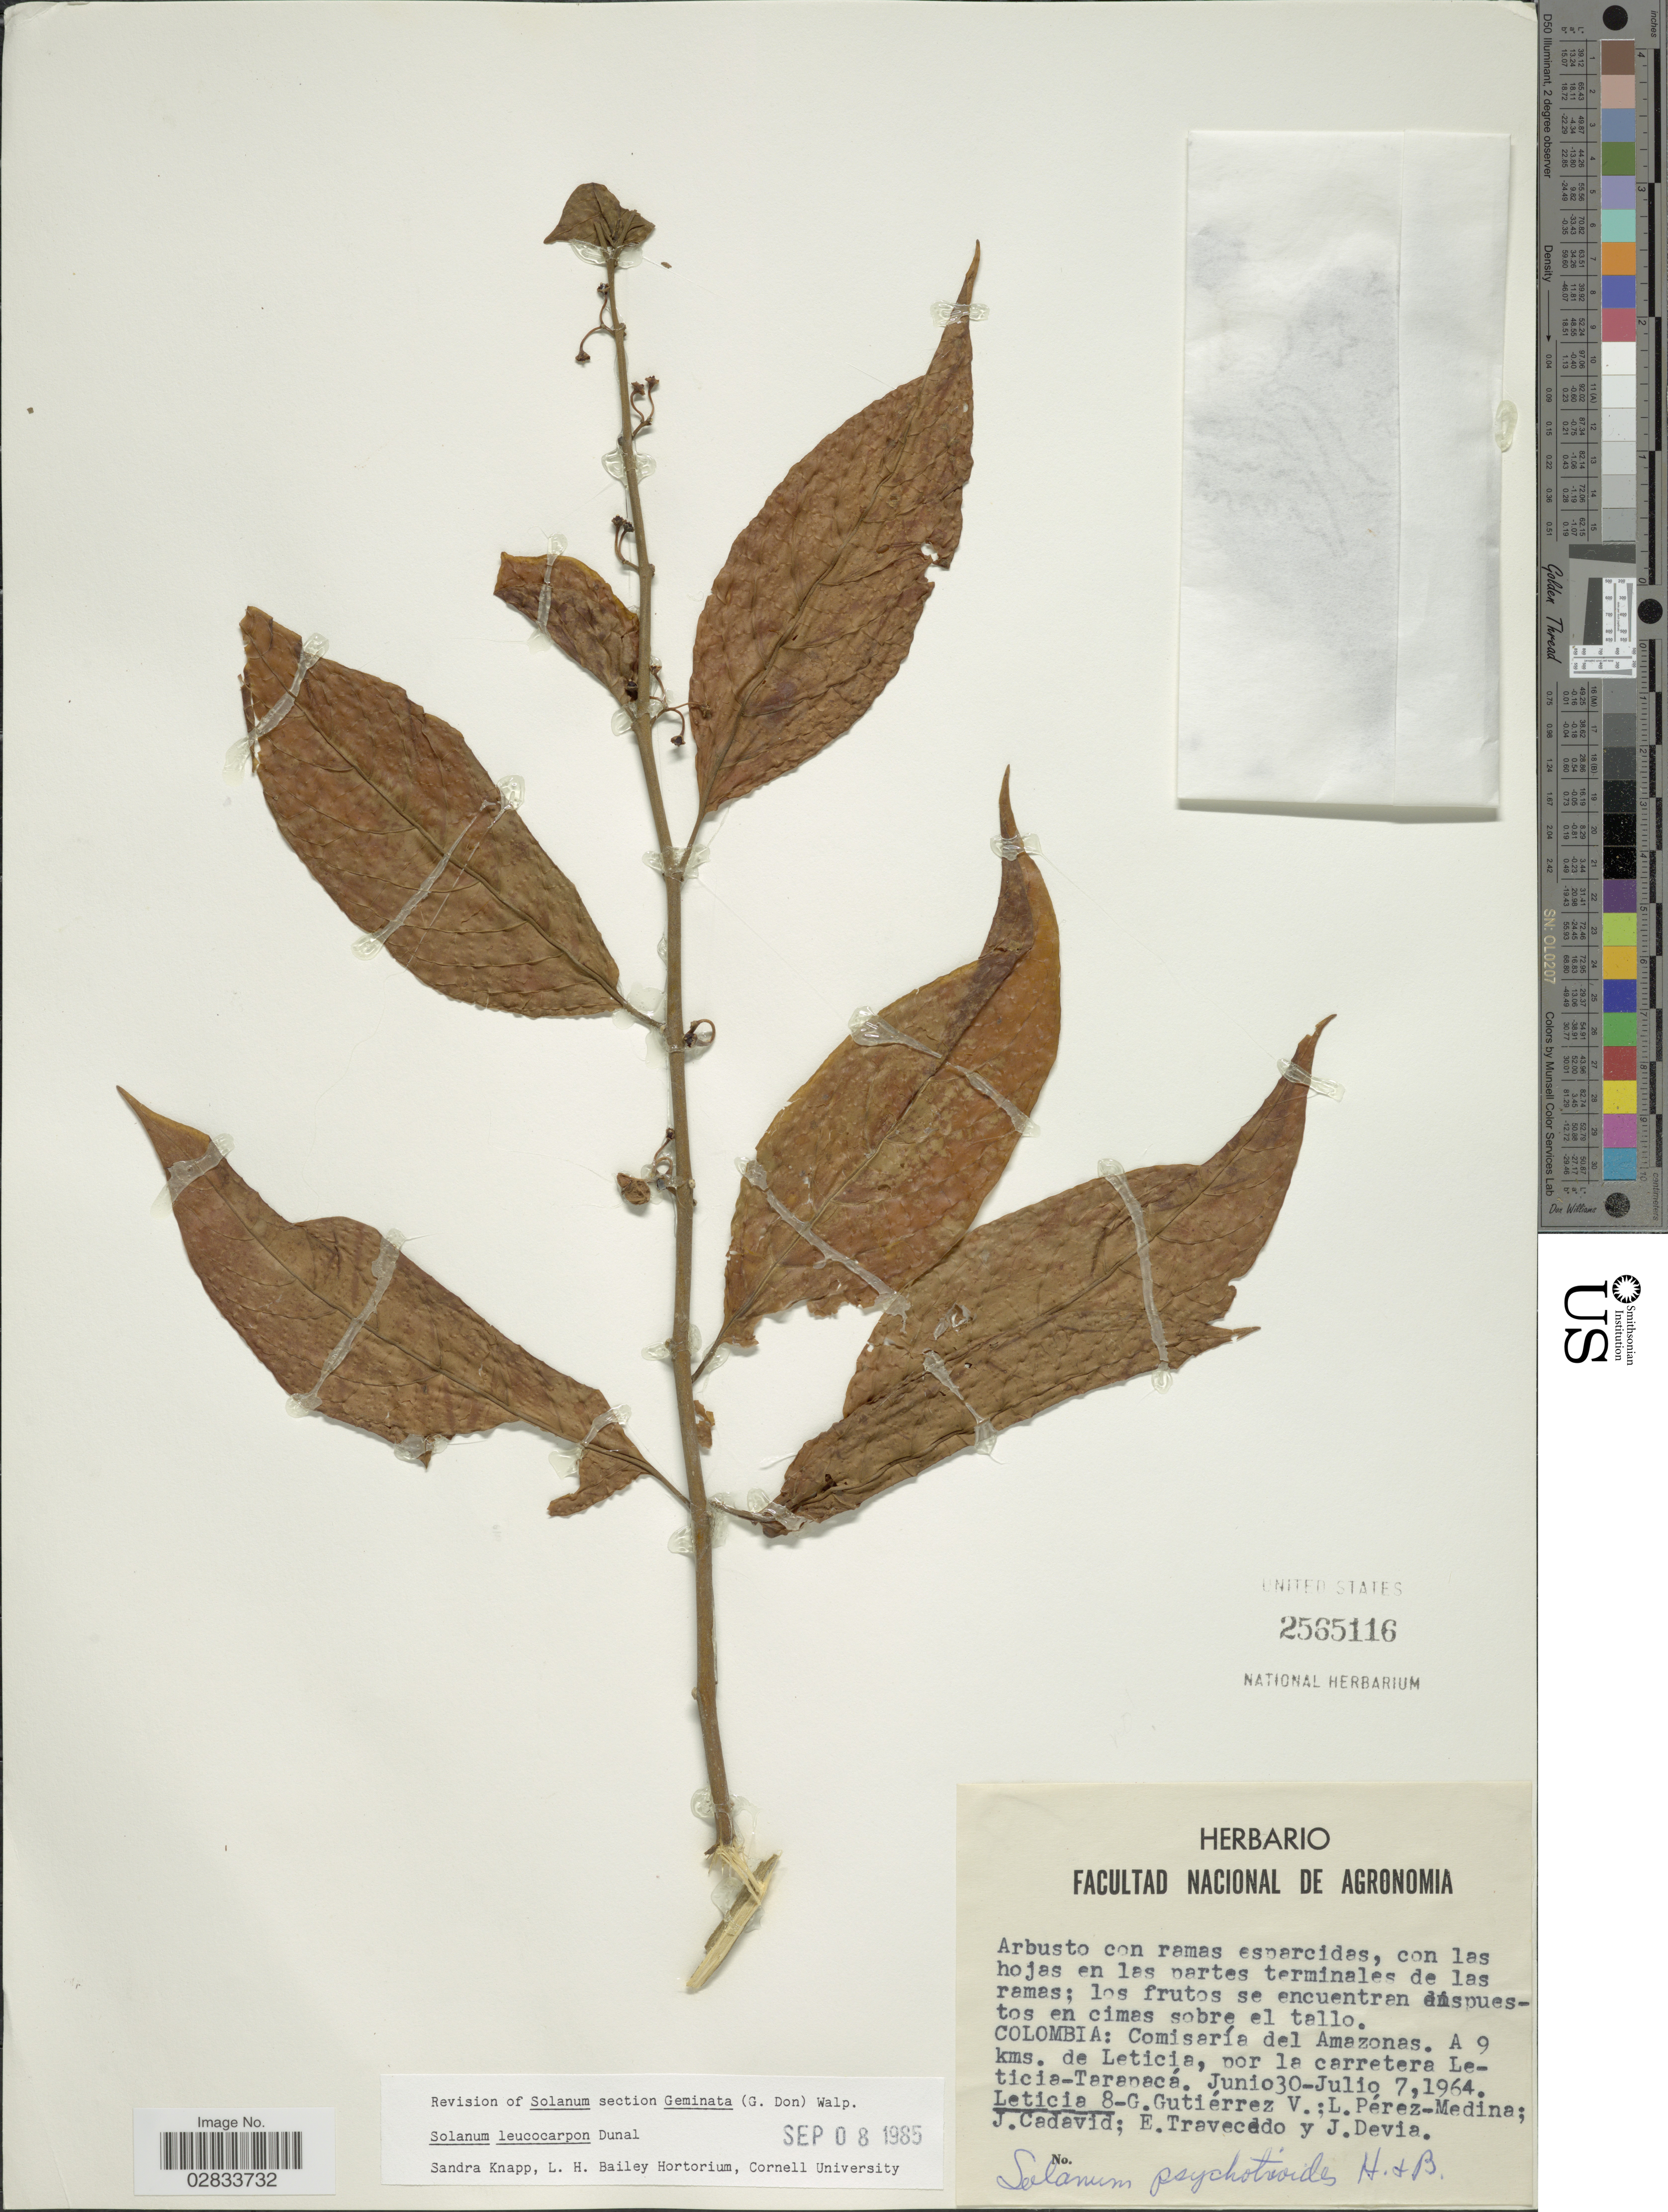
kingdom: Plantae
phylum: Tracheophyta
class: Magnoliopsida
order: Solanales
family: Solanaceae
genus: Solanum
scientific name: Solanum leucocarpon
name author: Dunal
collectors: G. Gutiérrez V., L. Pérez-Medina, J. Cadavid, E. Travecedo & J. Devia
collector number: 8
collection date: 1964-06-30/1964-07-07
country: Colombia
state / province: Amazônas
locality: Comisaría del Amazonas, A 9 kms. de Leticia, por la carretera Leticia-Tarapacá.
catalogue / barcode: US 2565116